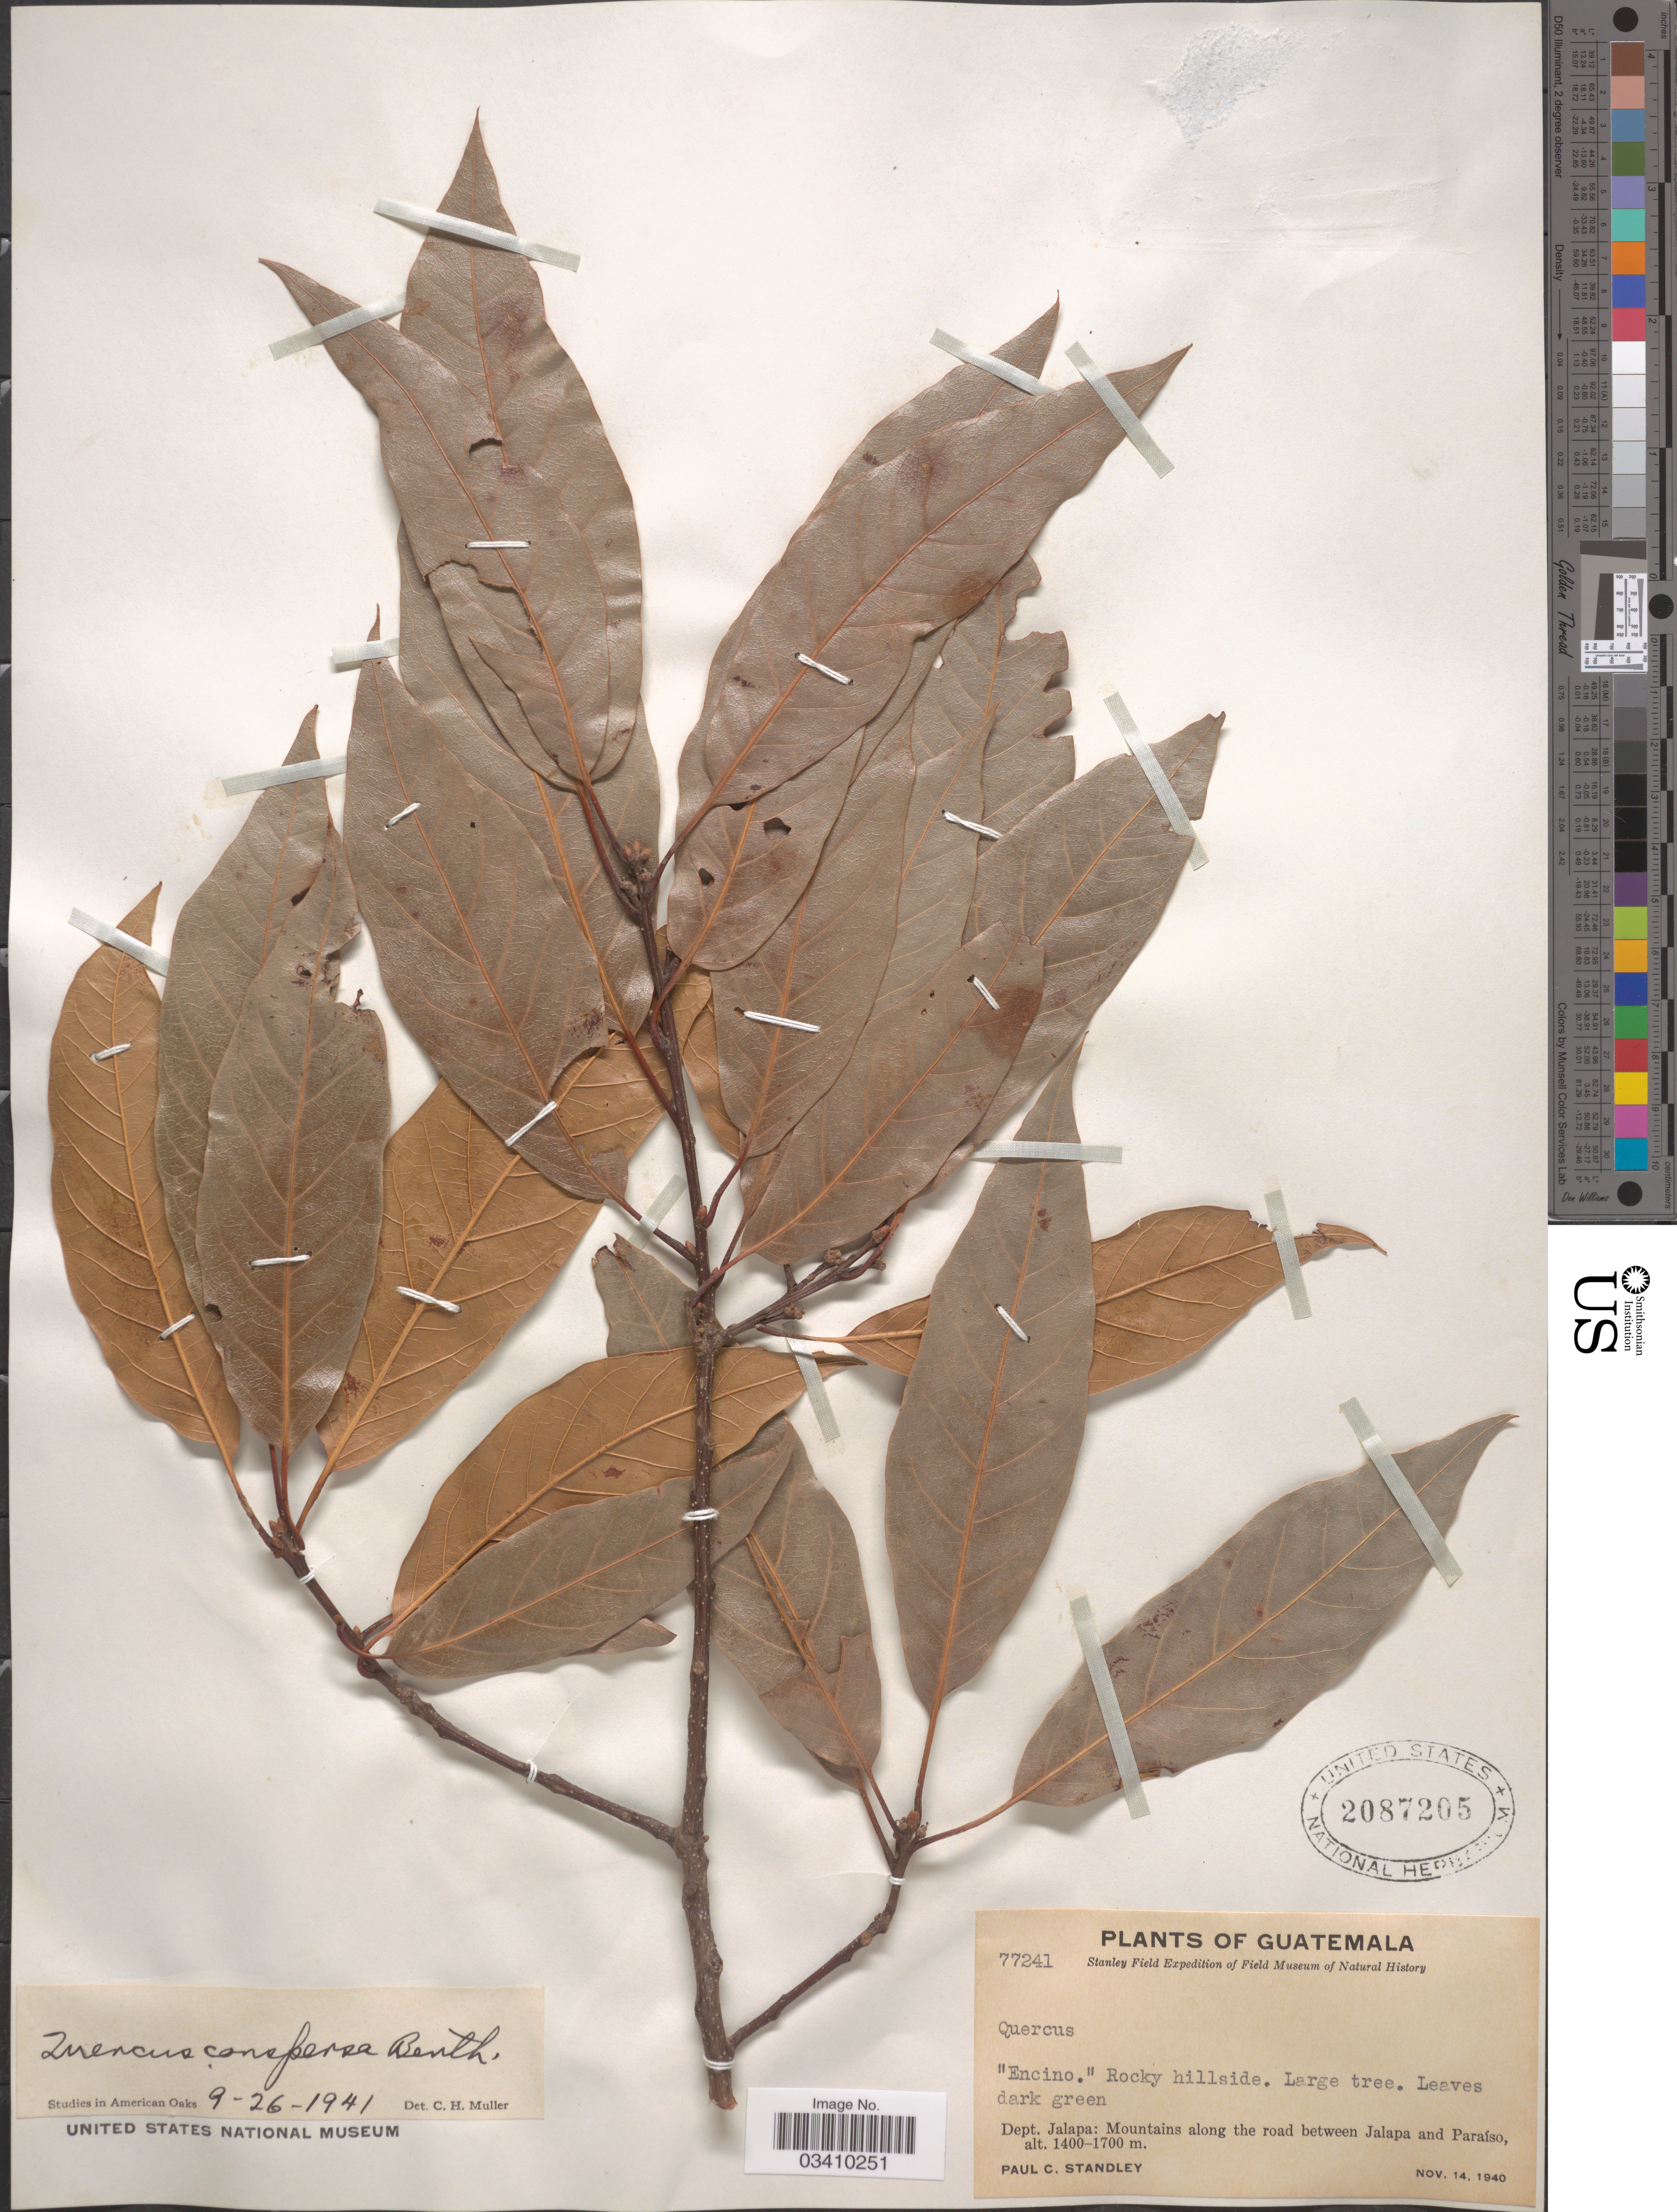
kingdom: Plantae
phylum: Tracheophyta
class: Magnoliopsida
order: Fagales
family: Fagaceae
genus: Quercus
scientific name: Quercus conspersa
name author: Benth.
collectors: P. C. Standley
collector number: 77241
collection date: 1940-11-14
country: Guatemala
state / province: Jalapa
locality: Dept. Jalapa: Mountains along the road between Jalapa and Paraíso.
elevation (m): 1400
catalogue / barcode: US 2087205